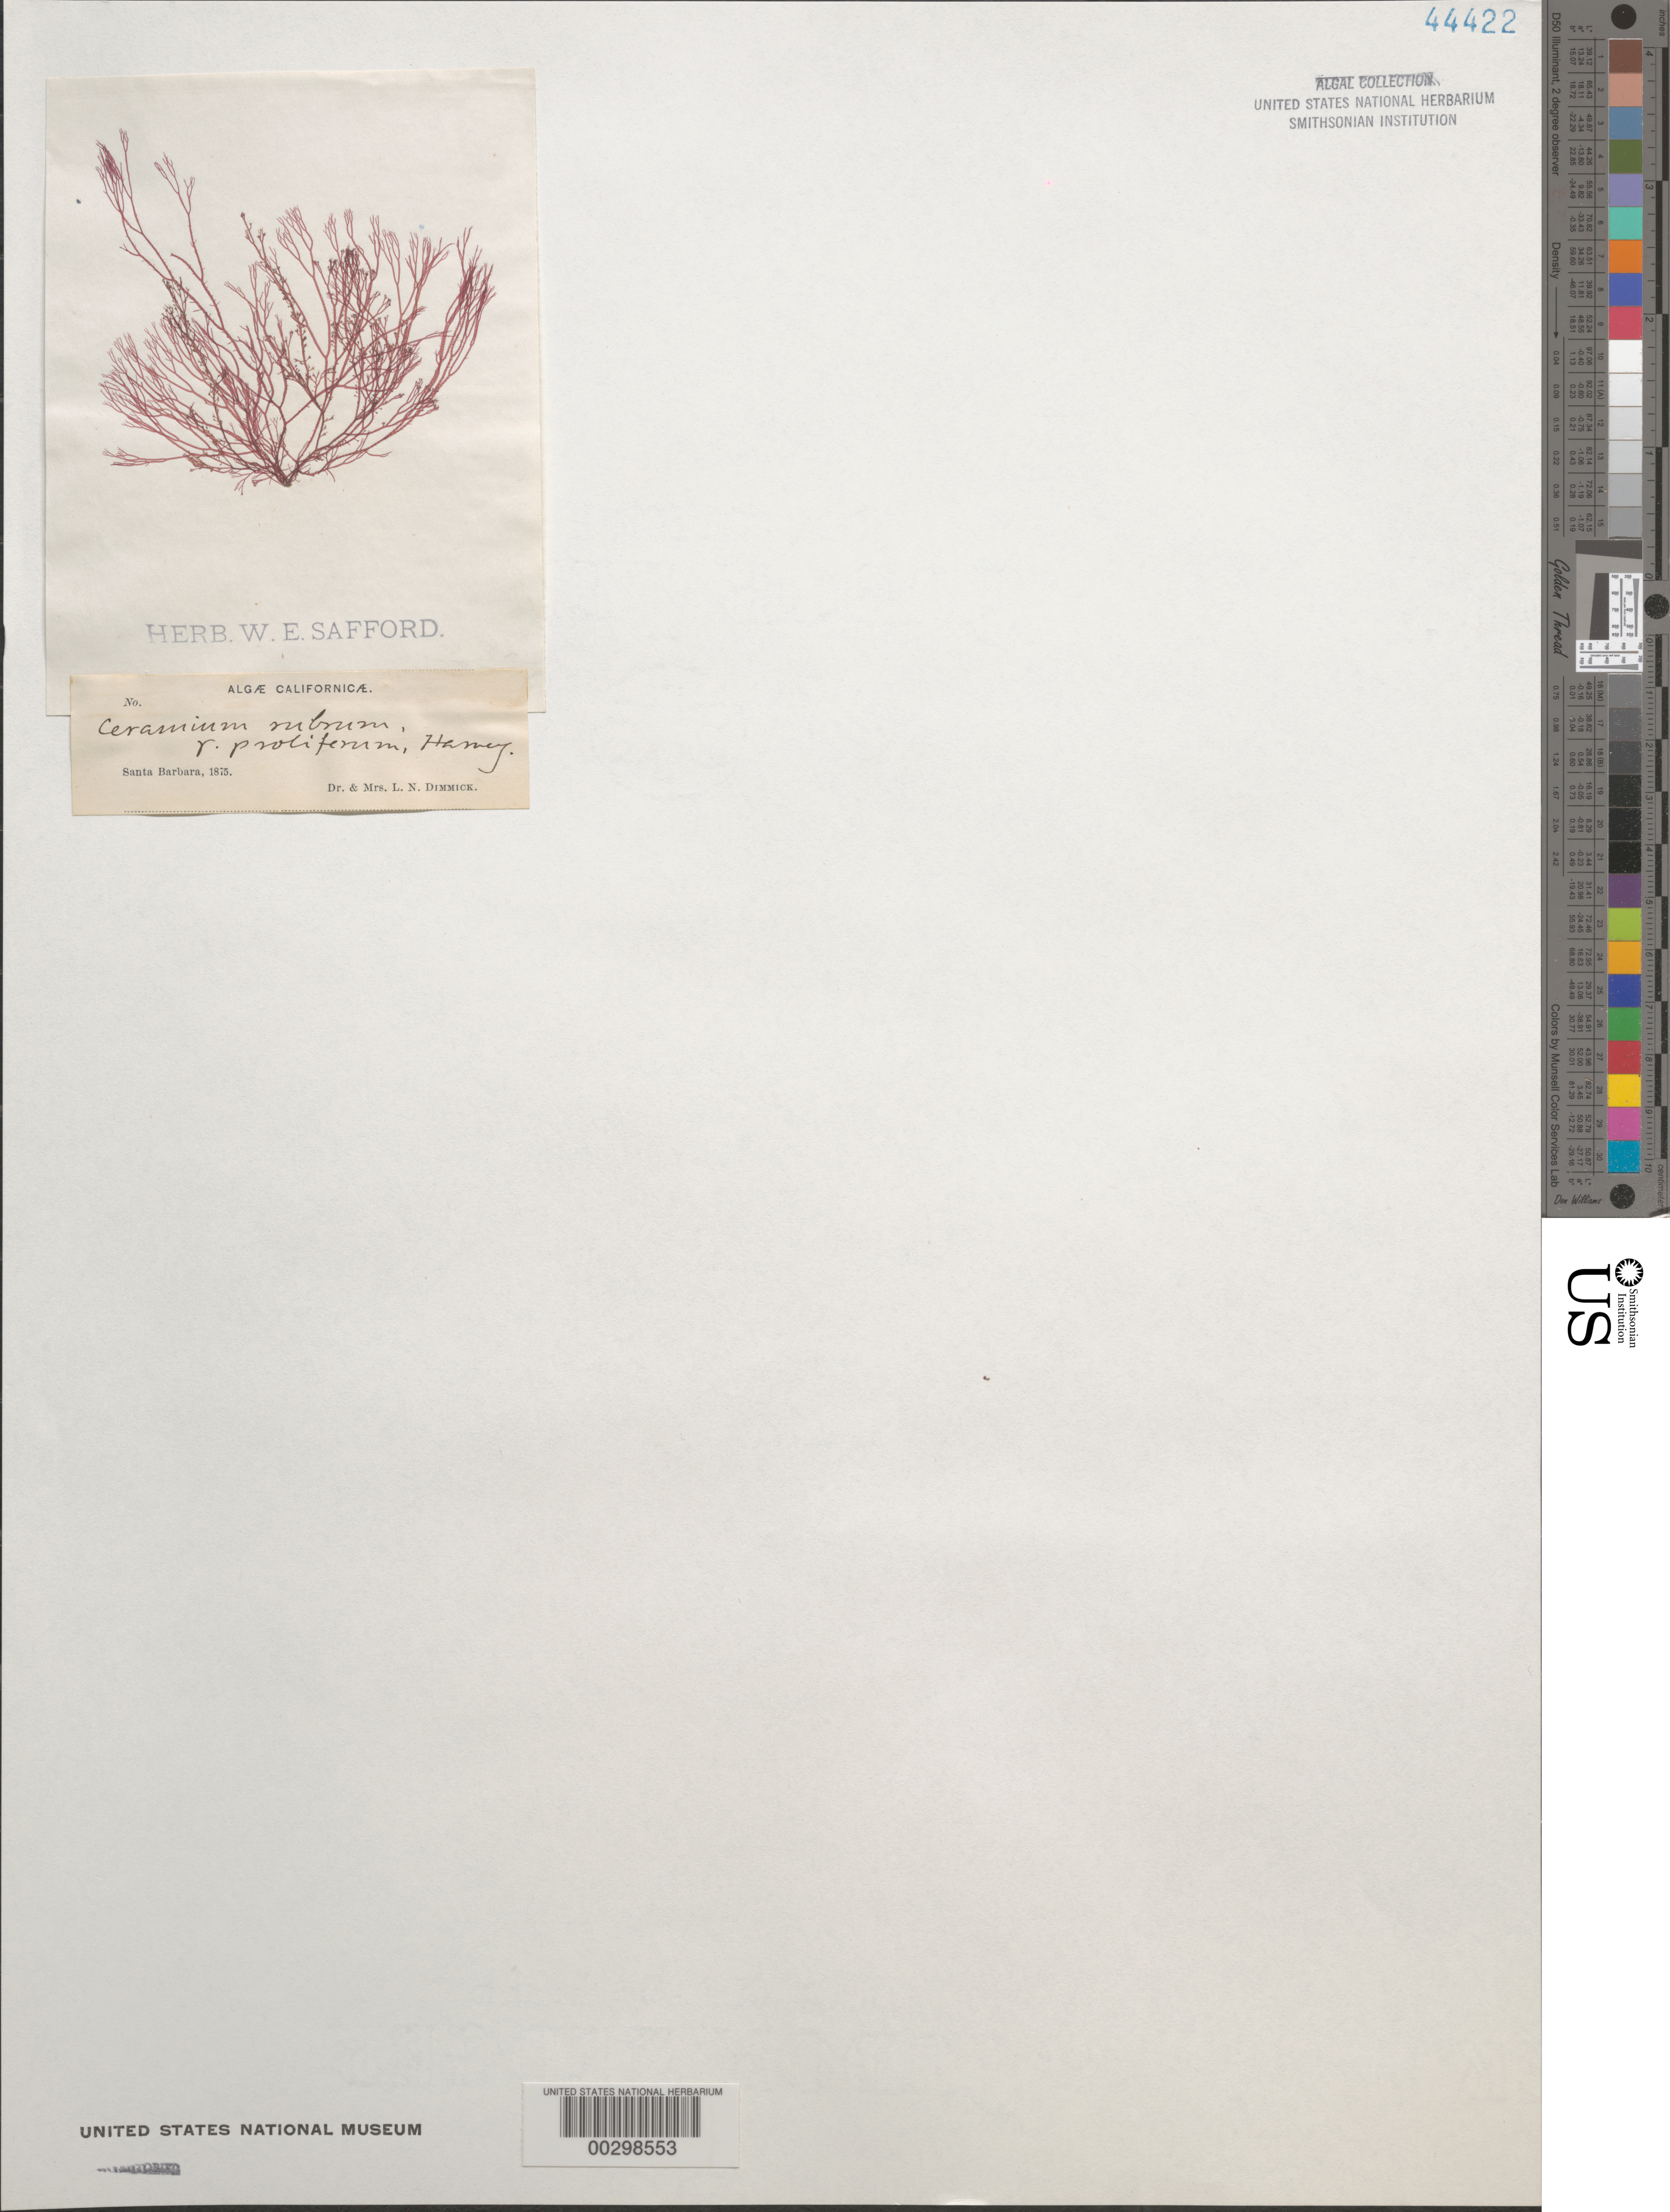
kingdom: Plantae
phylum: Rhodophyta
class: Florideophyceae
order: Ceramiales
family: Ceramiaceae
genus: Ceramium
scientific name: Ceramium rubrum var. proliferum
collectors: L. Dimmick & L. Dimmick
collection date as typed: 1875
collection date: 1875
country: United States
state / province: California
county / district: Santa Barbara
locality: Santa Barbara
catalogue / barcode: US 44422